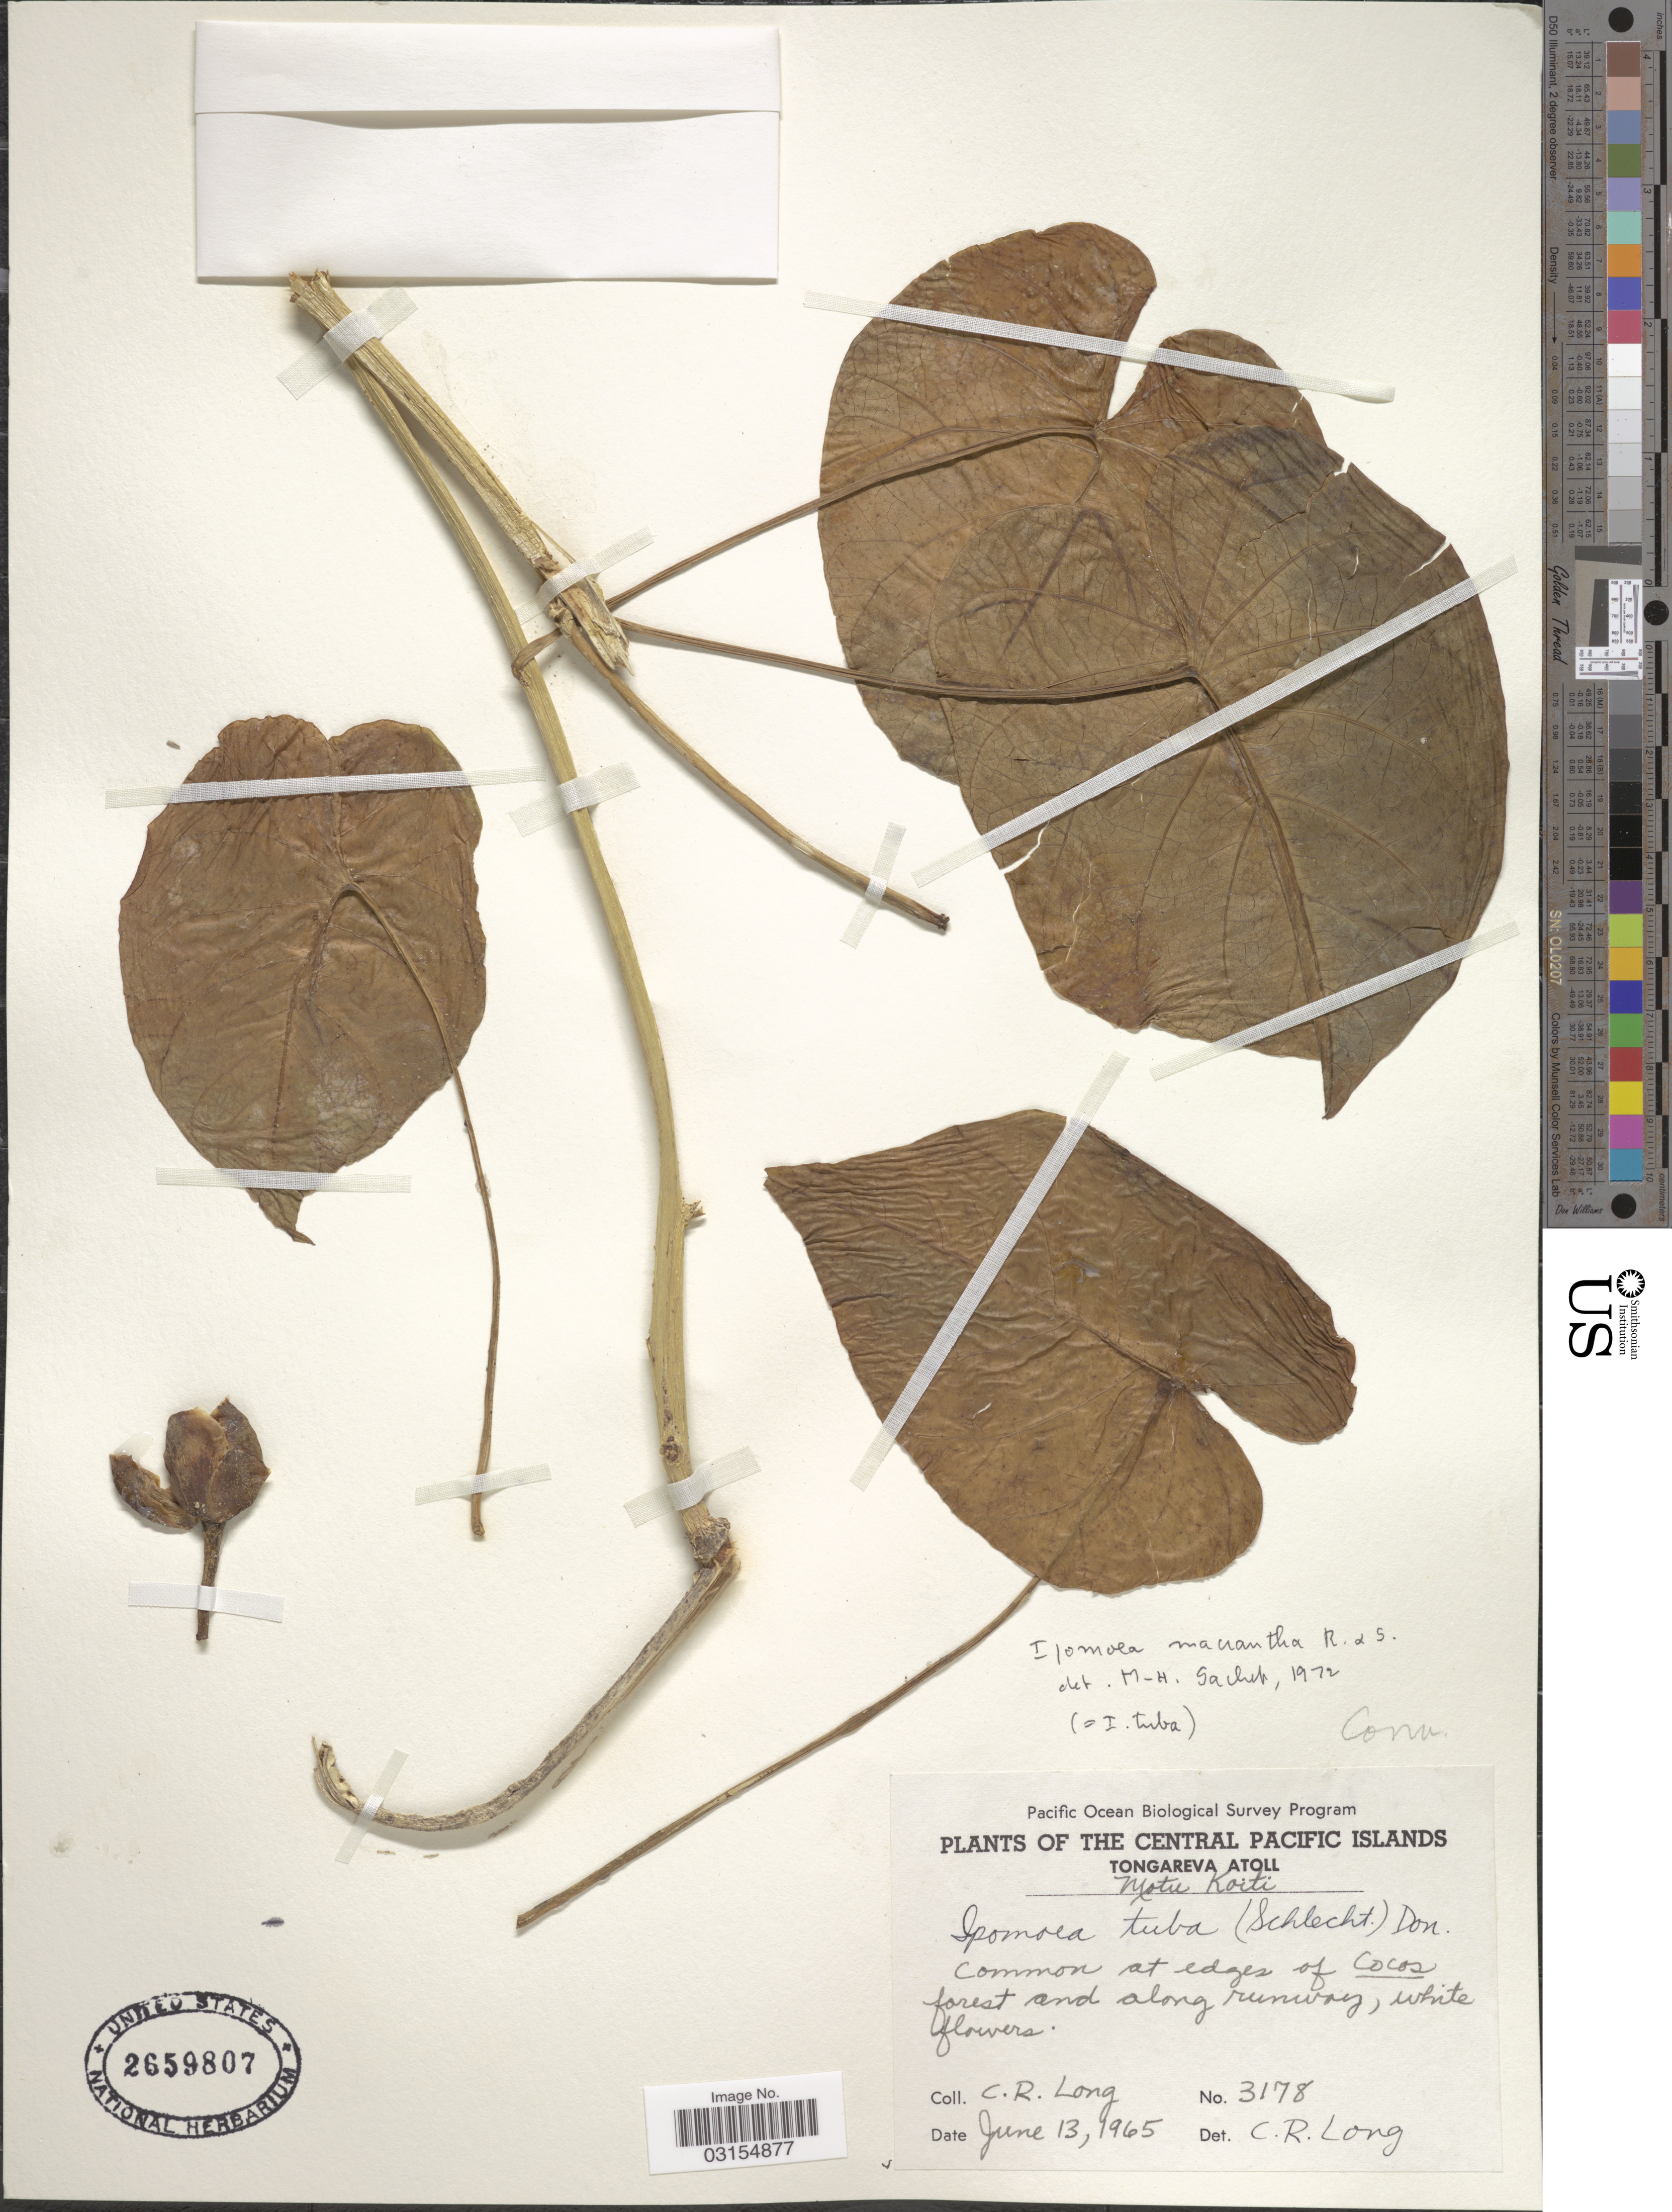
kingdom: Plantae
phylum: Tracheophyta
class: Magnoliopsida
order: Solanales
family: Convolvulaceae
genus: Ipomoea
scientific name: Ipomoea violacea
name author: L.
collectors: C. R. Long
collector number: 3178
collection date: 1965-06-13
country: Cook Islands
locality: The Central Pacific Islands. Tongareva Atoll. Common at edges of Cocos forest and along runway.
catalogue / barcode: US 2659807